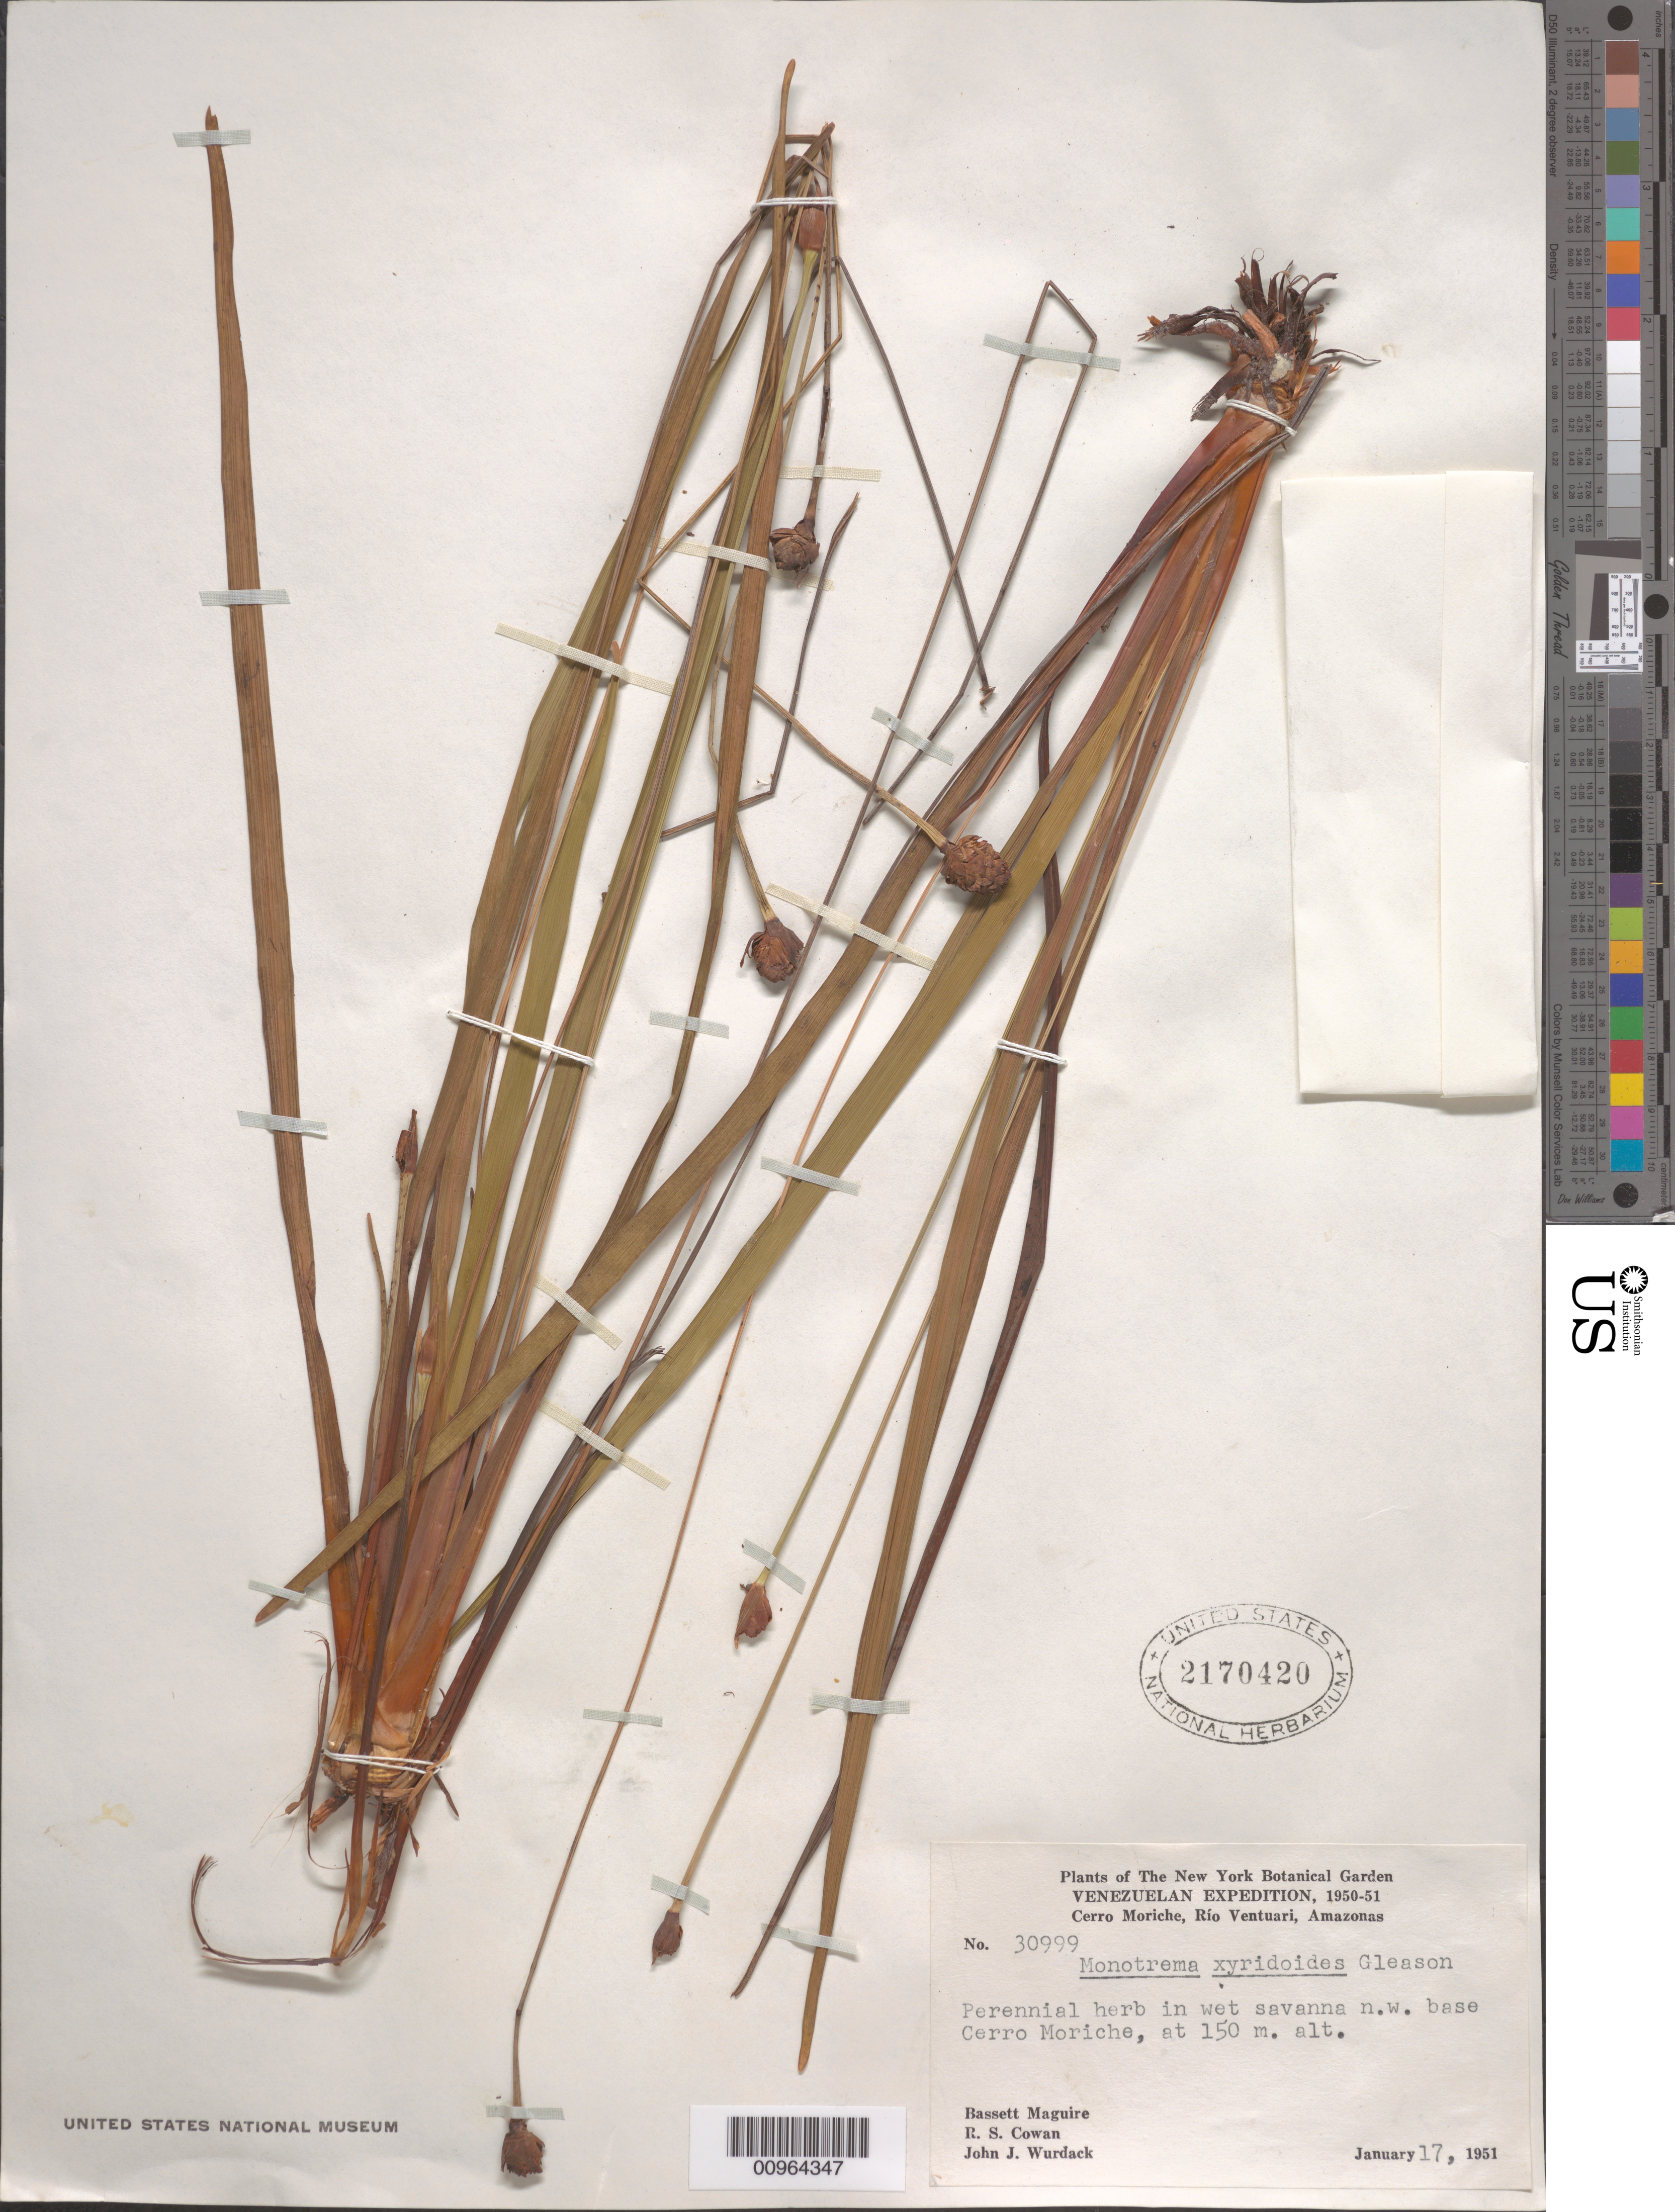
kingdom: Plantae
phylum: Tracheophyta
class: Liliopsida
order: Poales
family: Rapateaceae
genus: Monotrema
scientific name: Monotrema xyridoides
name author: Gleason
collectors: B. Maguire, R. S. Cowan & J. J. Wurdack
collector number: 30999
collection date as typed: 17-Jan-51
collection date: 1951-01-17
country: Venezuela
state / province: Amazonas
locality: Cerro Moriche, Río Ventuari, NW base of Cerro Moriche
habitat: Wet savanna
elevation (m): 150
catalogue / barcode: US 2170420